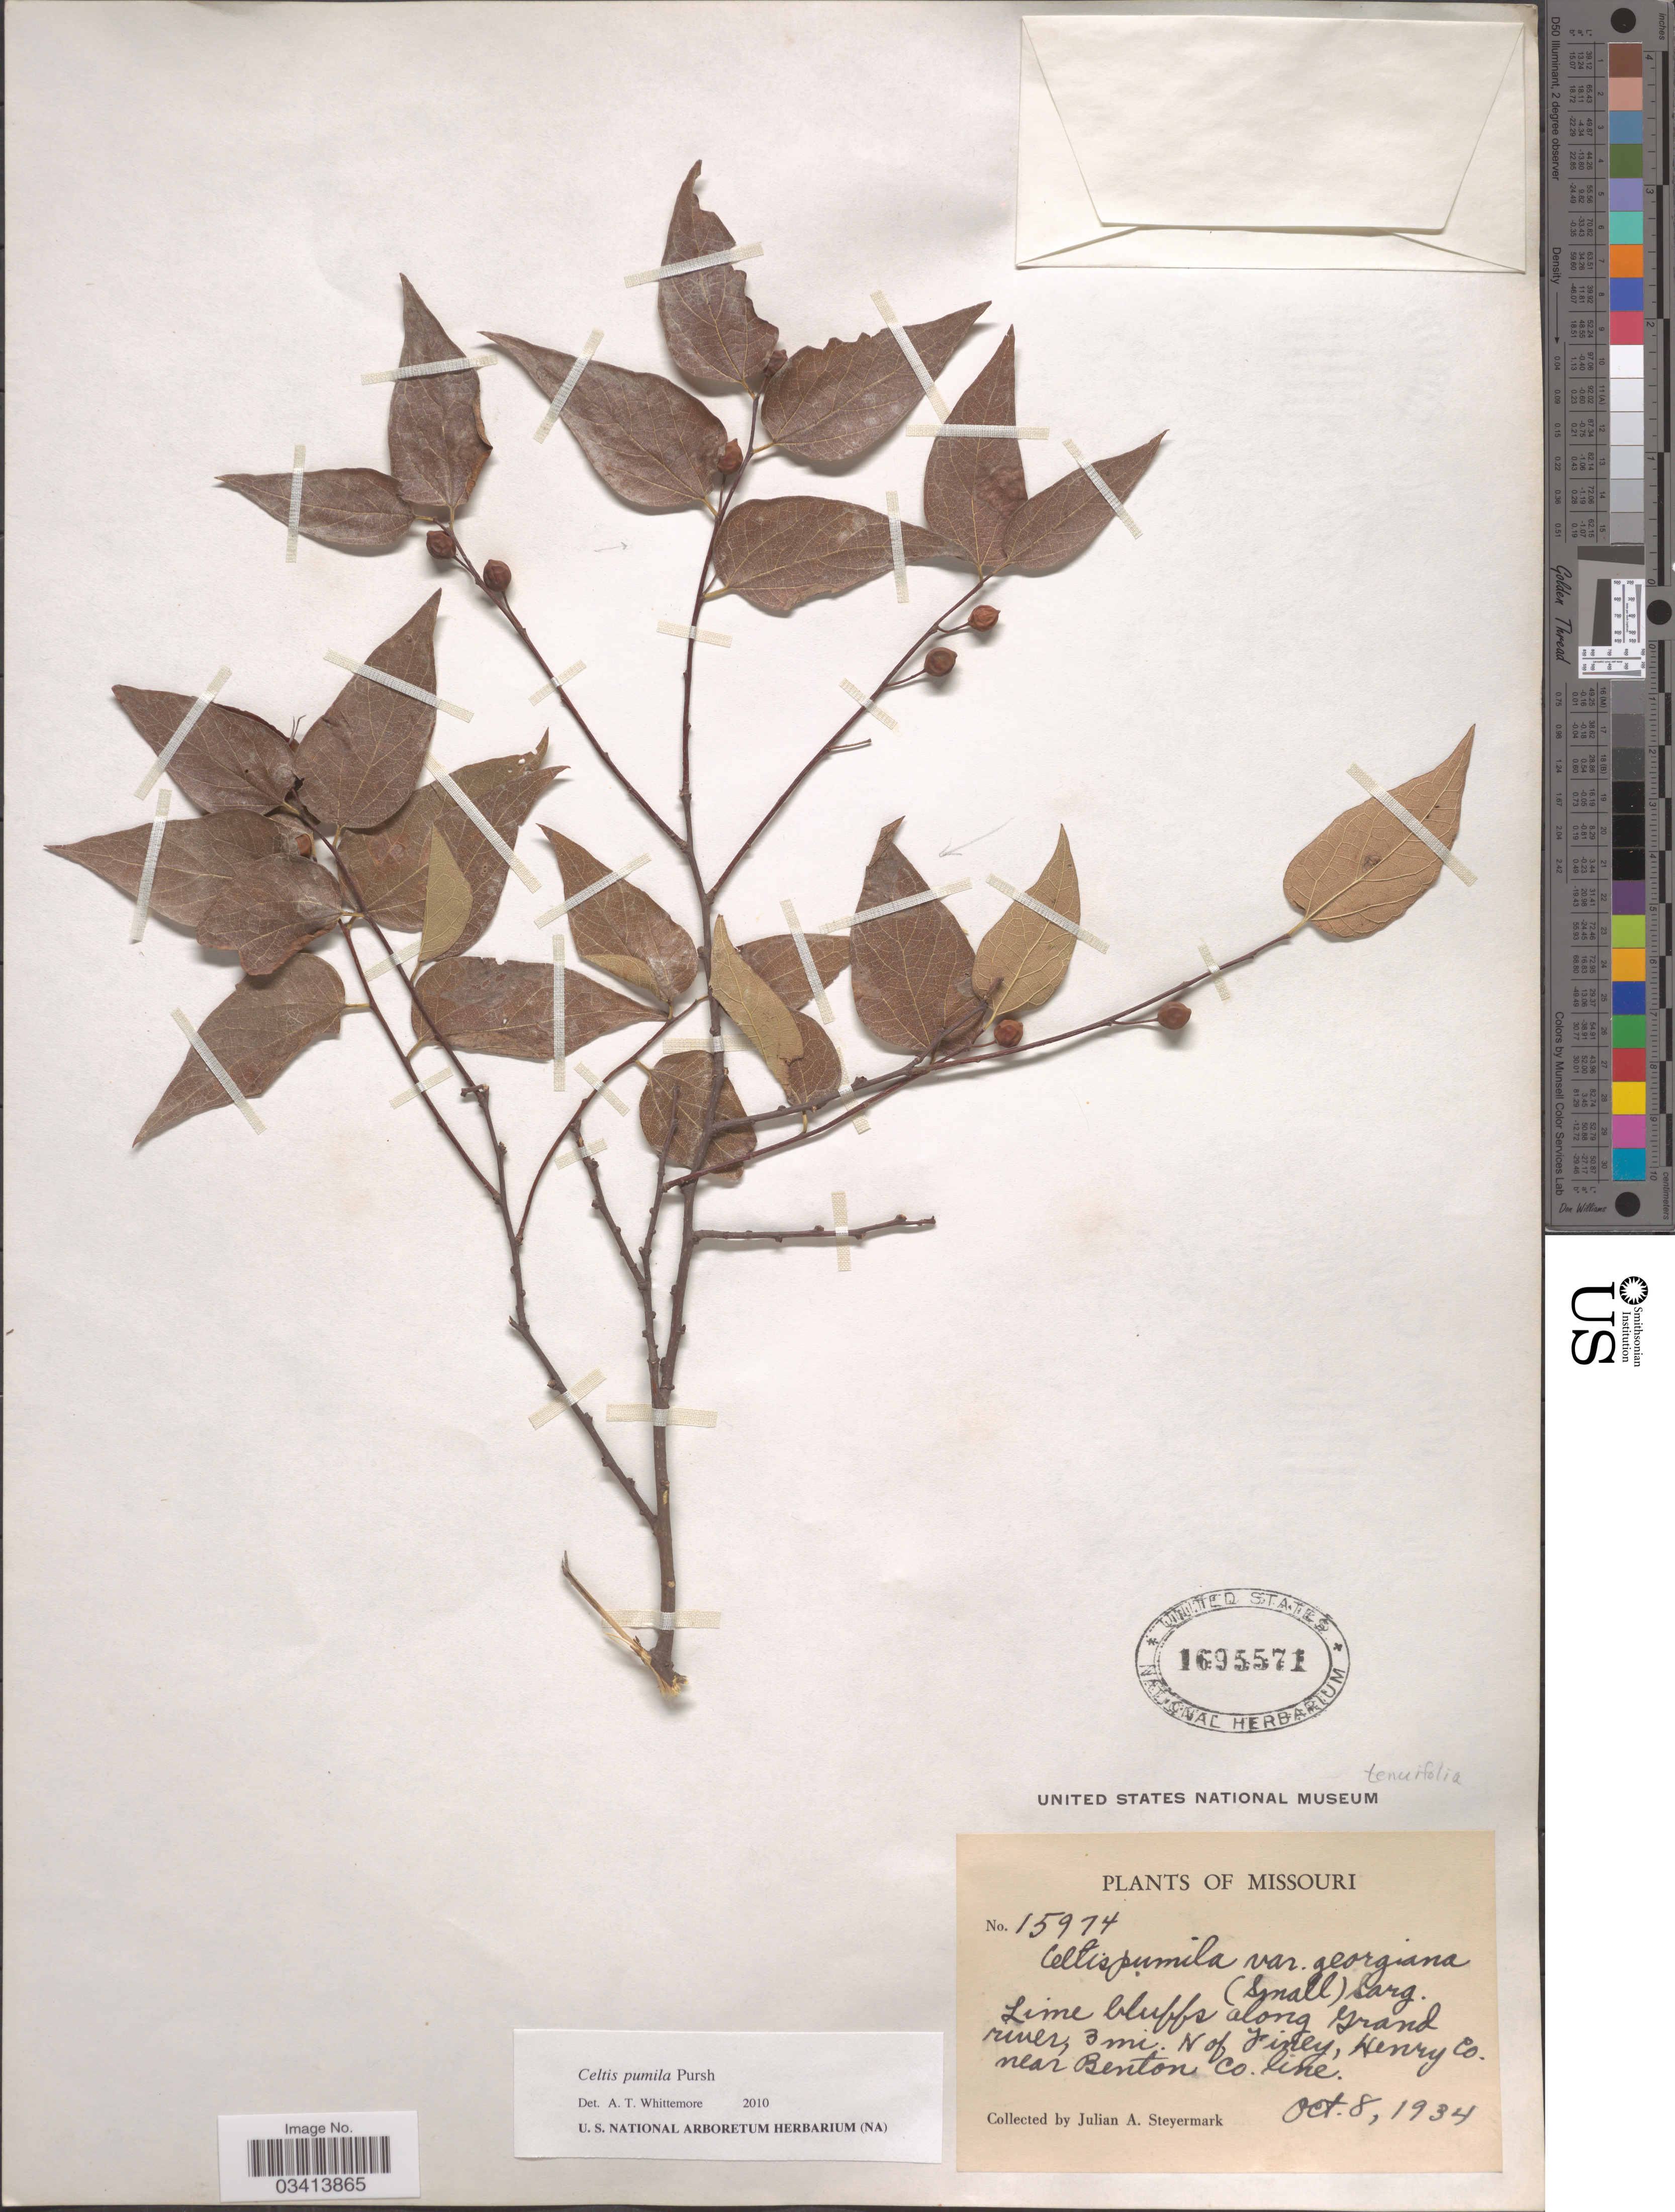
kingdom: Plantae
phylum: Tracheophyta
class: Magnoliopsida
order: Rosales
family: Cannabaceae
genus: Celtis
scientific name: Celtis occidentalis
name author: L.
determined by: Strong, M. T., (US), Smithsonian Institution - National Museum of Natural History (UNITED STATES)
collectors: J. Steyermark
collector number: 15974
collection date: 1934-10-08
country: United States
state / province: Missouri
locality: Along Grand river, 3 mi. N of Finey, Henry Co. Near Benton Co. line.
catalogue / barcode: US 1695571